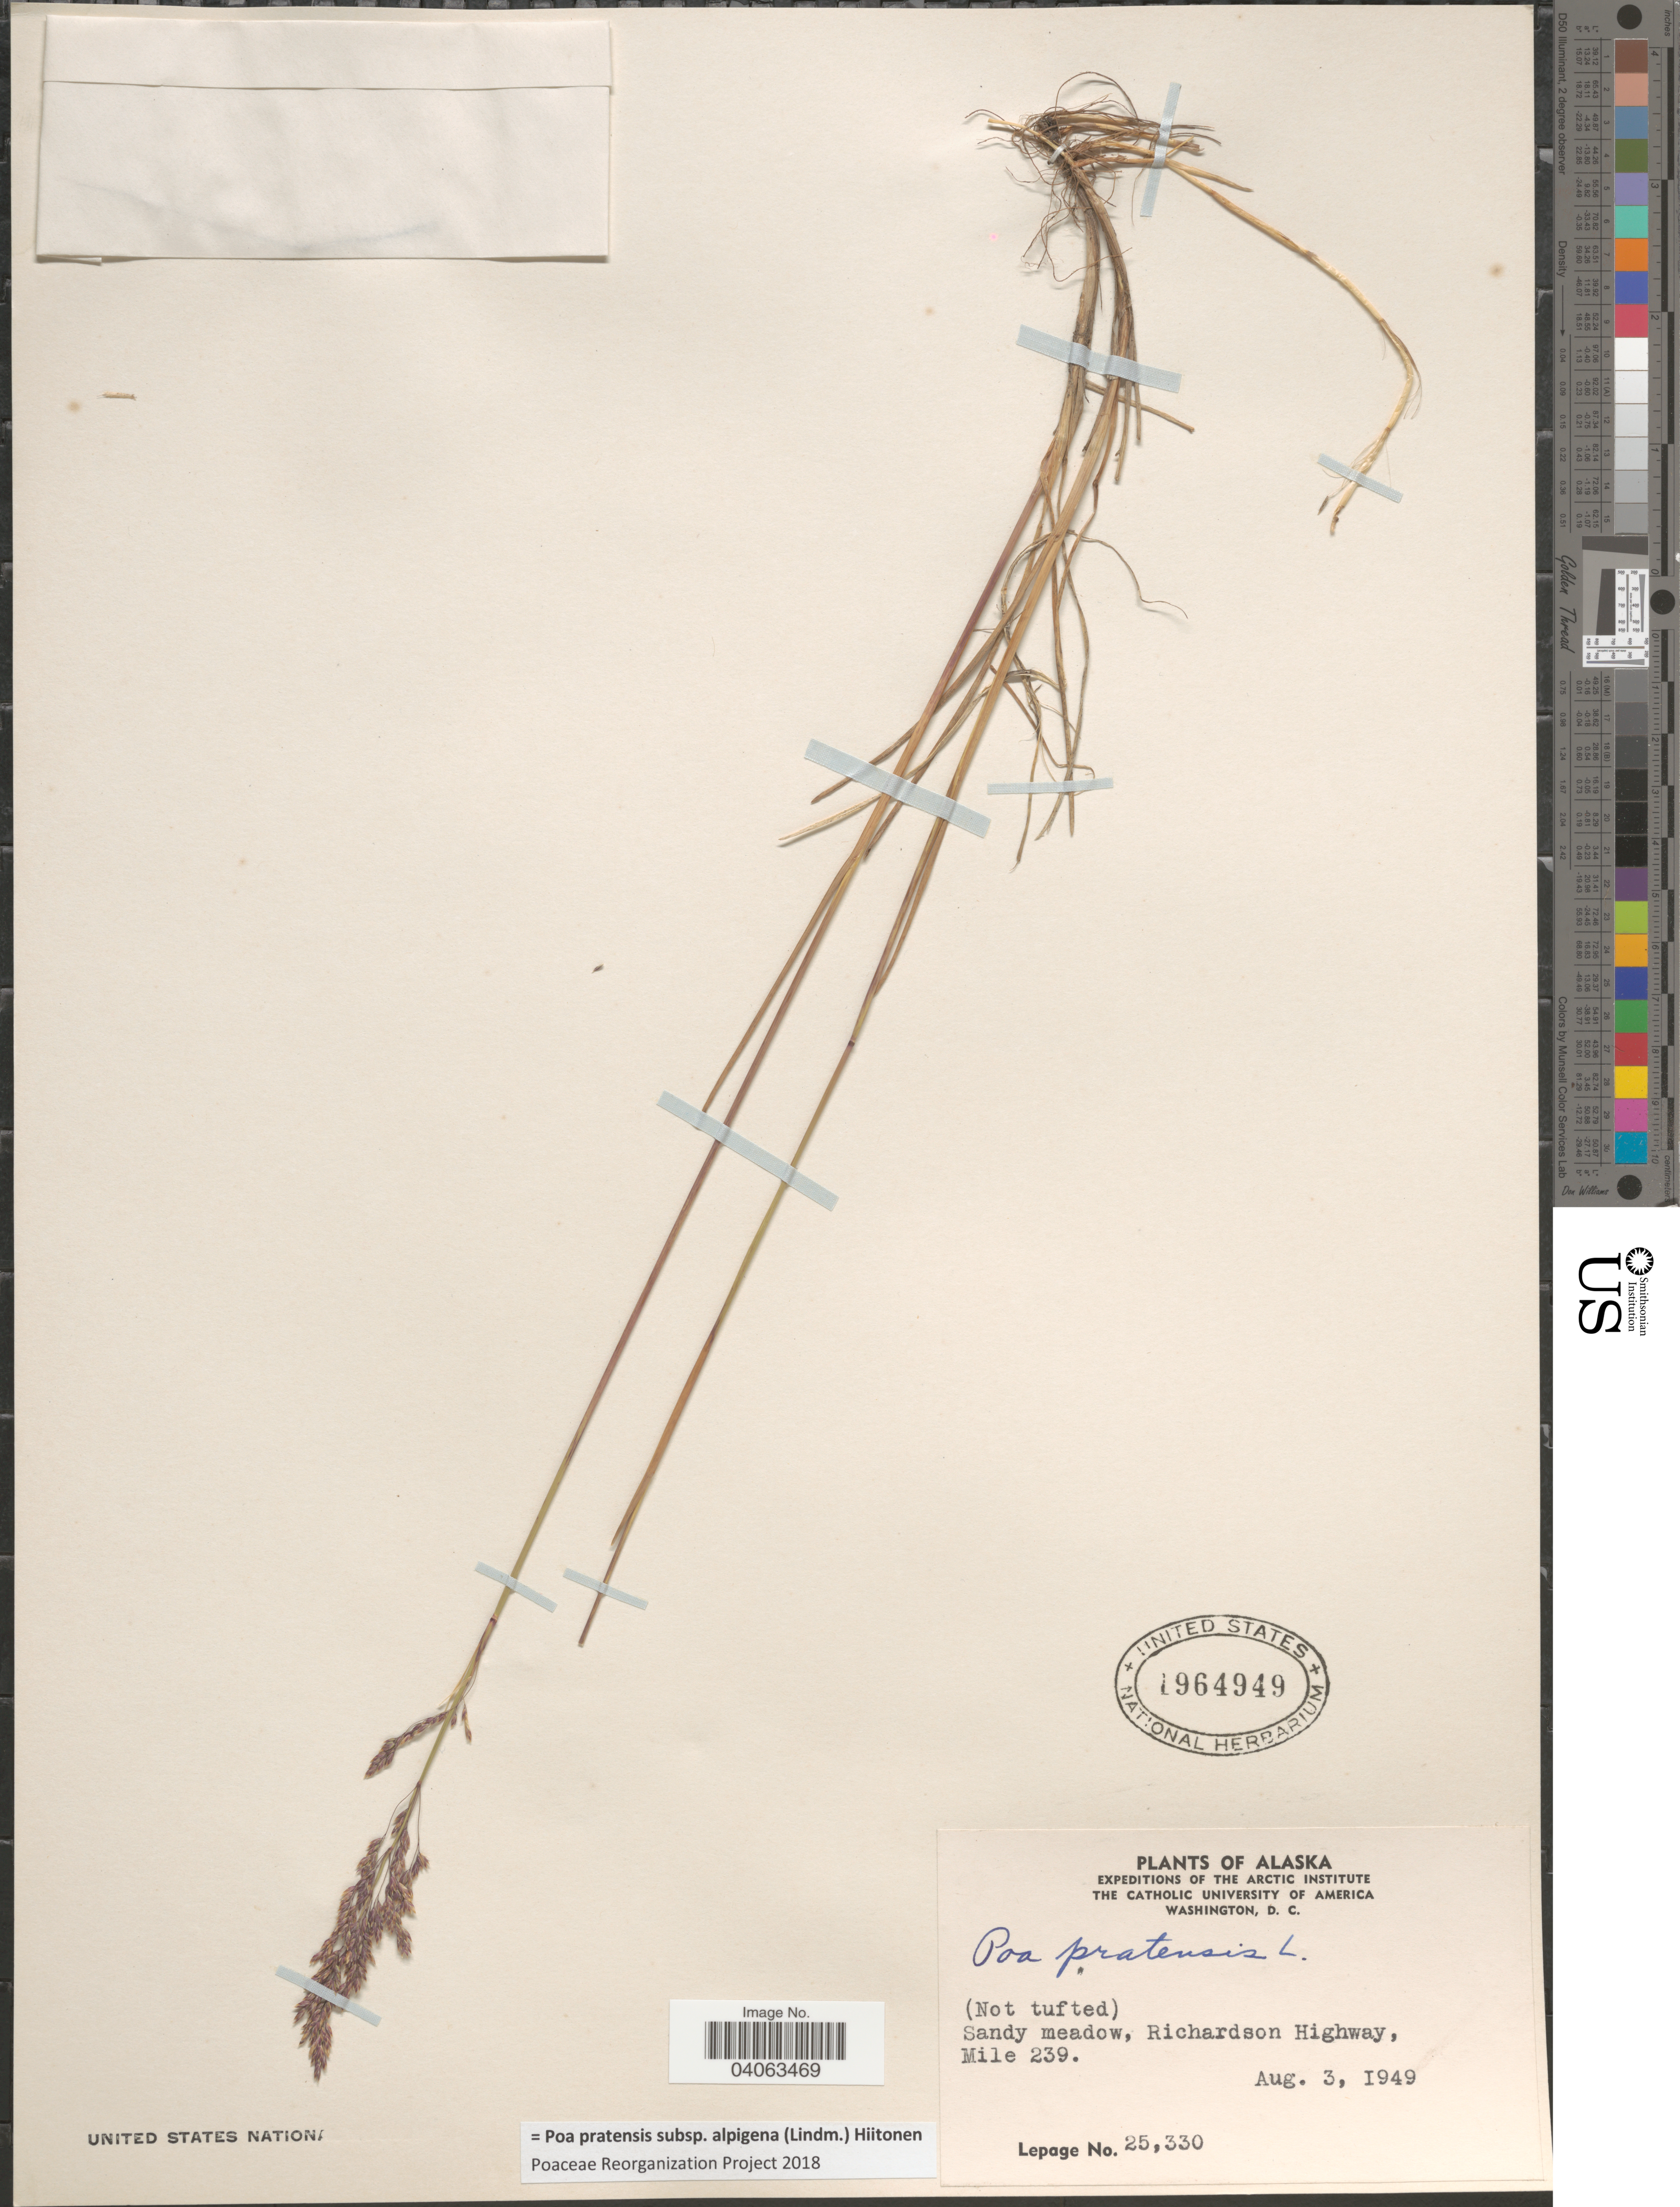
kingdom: Plantae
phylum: Tracheophyta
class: Liliopsida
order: Poales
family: Poaceae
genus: Poa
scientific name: Poa pratensis subsp. alpigena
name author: (Lindm.) Hiitonen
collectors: -. LePage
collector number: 25330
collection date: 1949-08-03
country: United States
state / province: Alaska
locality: Sandy meadow, Richardson Highway, Mile 239.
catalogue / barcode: US 1964949